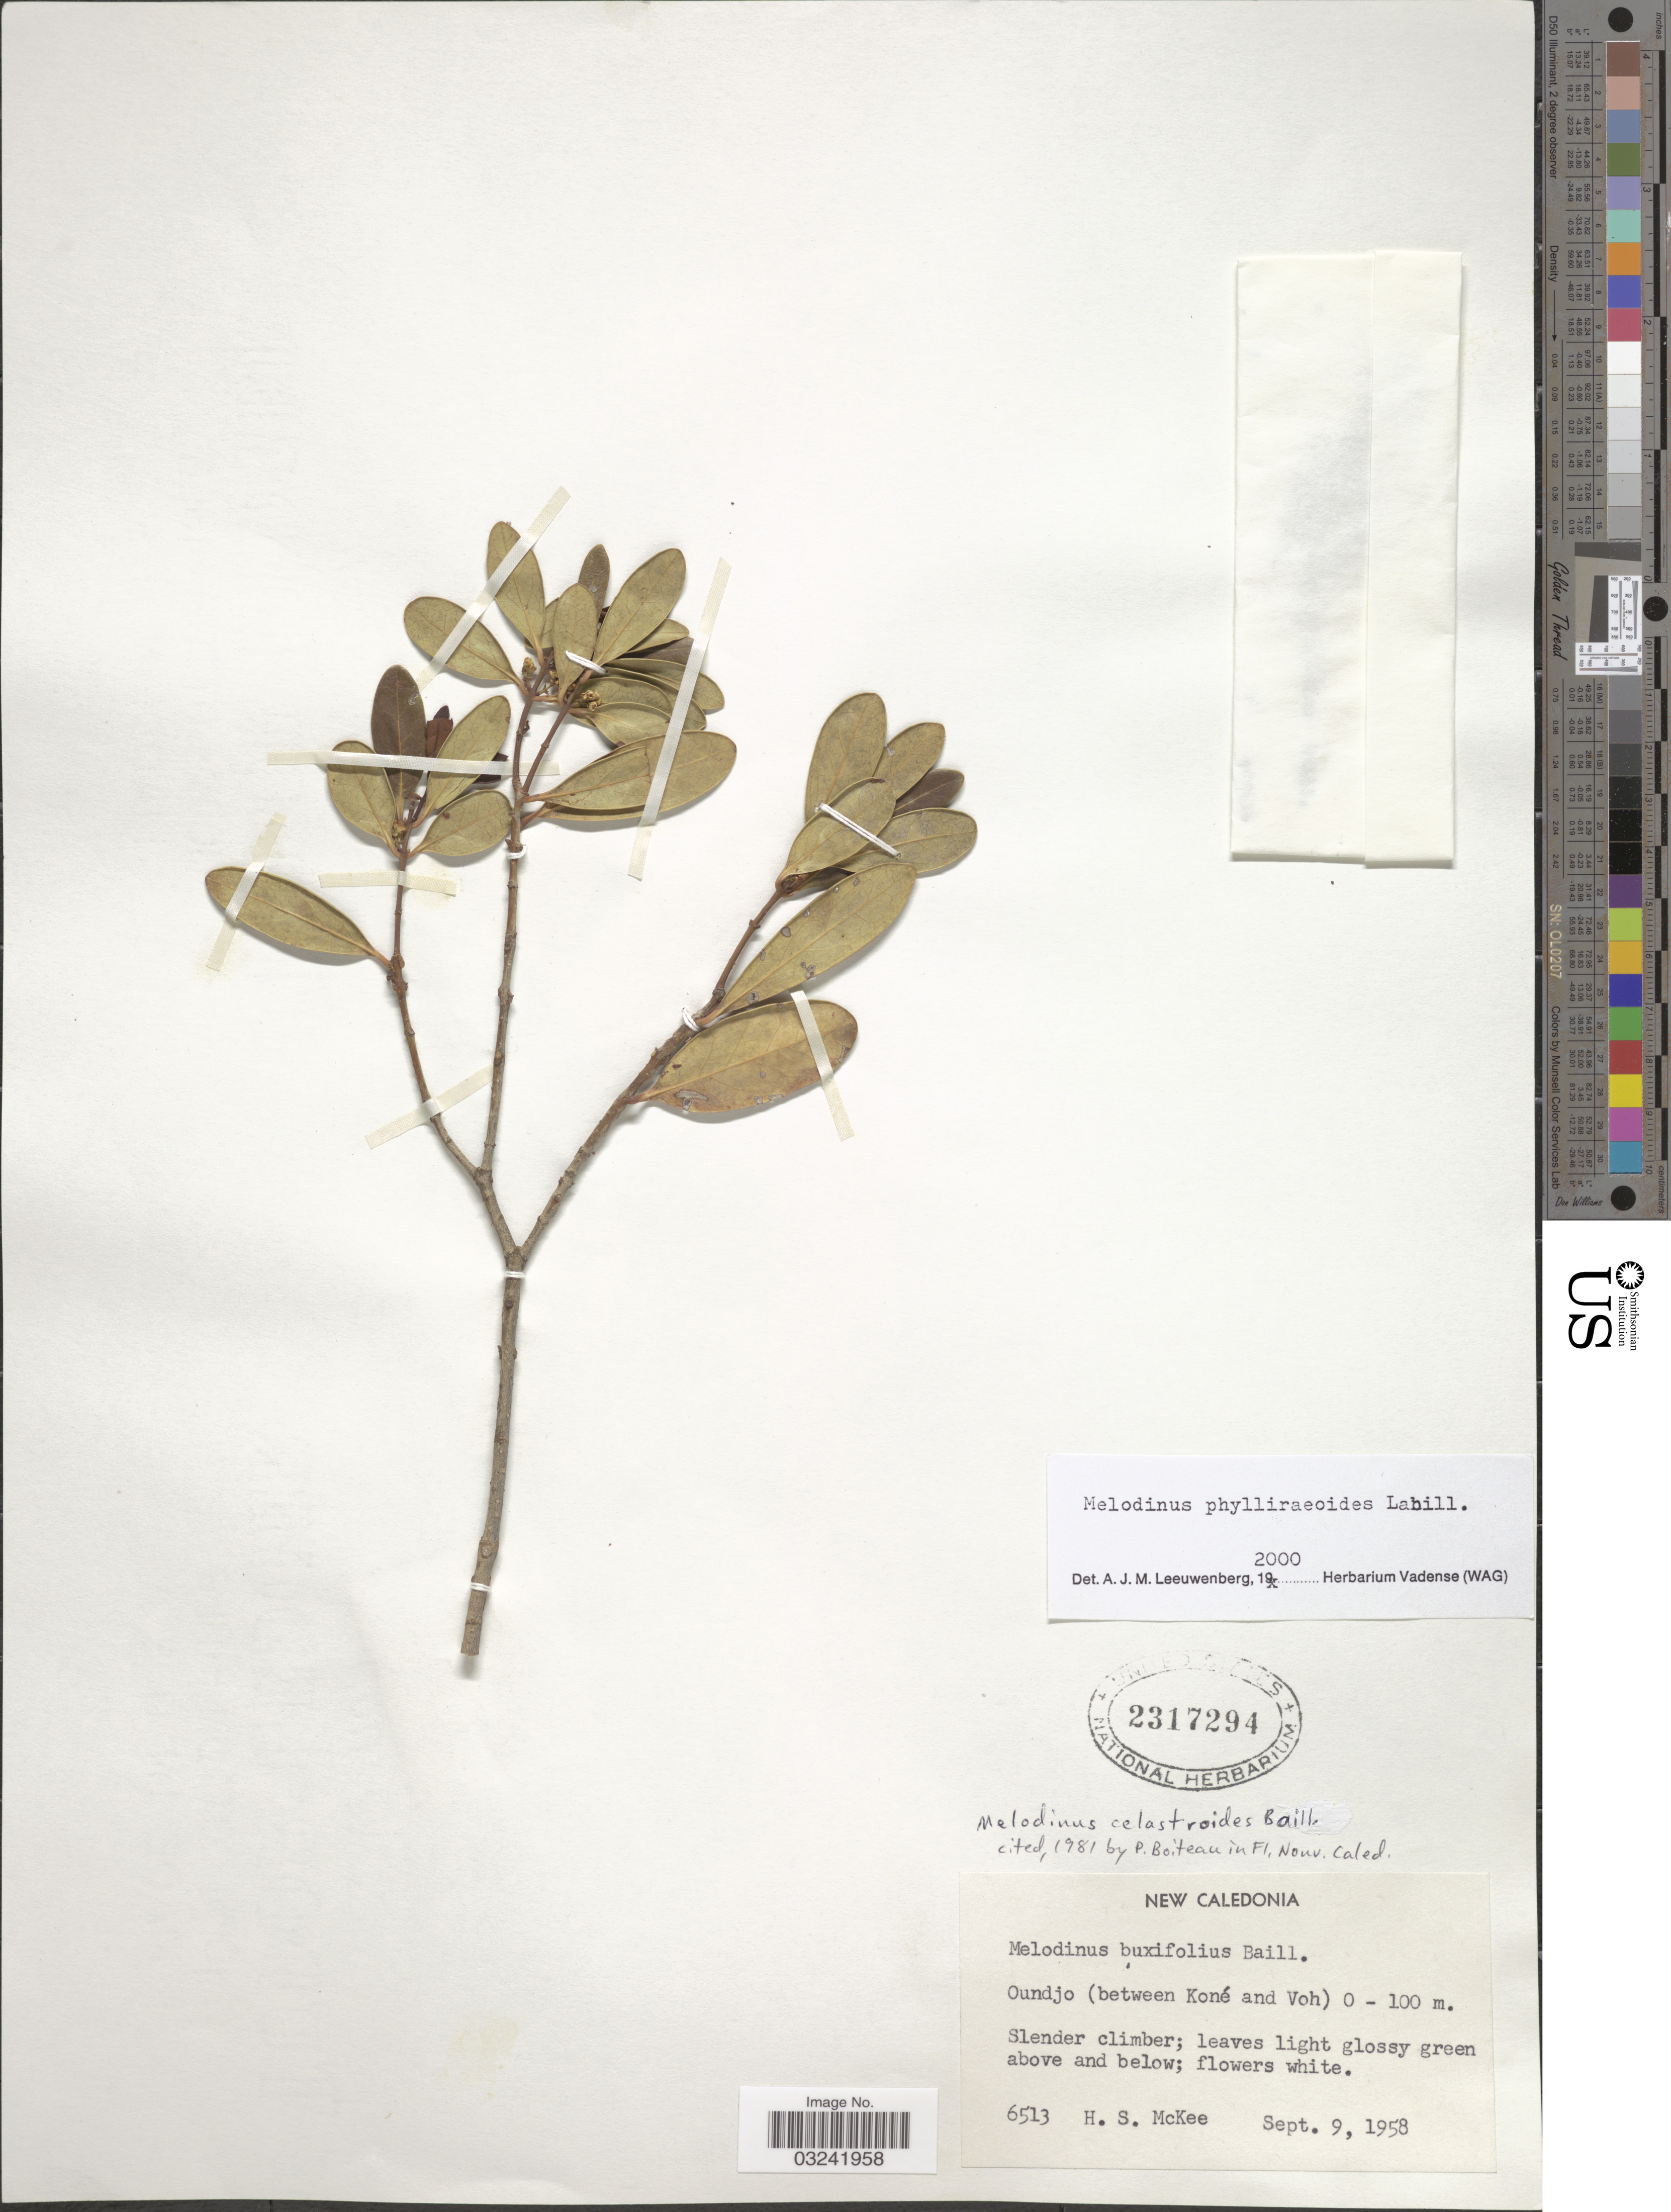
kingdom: Plantae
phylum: Tracheophyta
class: Magnoliopsida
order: Gentianales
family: Apocynaceae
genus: Melodinus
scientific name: Melodinus phyllirioides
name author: Labill.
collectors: H. S. McKee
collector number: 6513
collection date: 1958-09-09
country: New Caledonia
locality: Oundjo (between Koné and Voh).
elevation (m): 0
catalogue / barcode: US 2317294